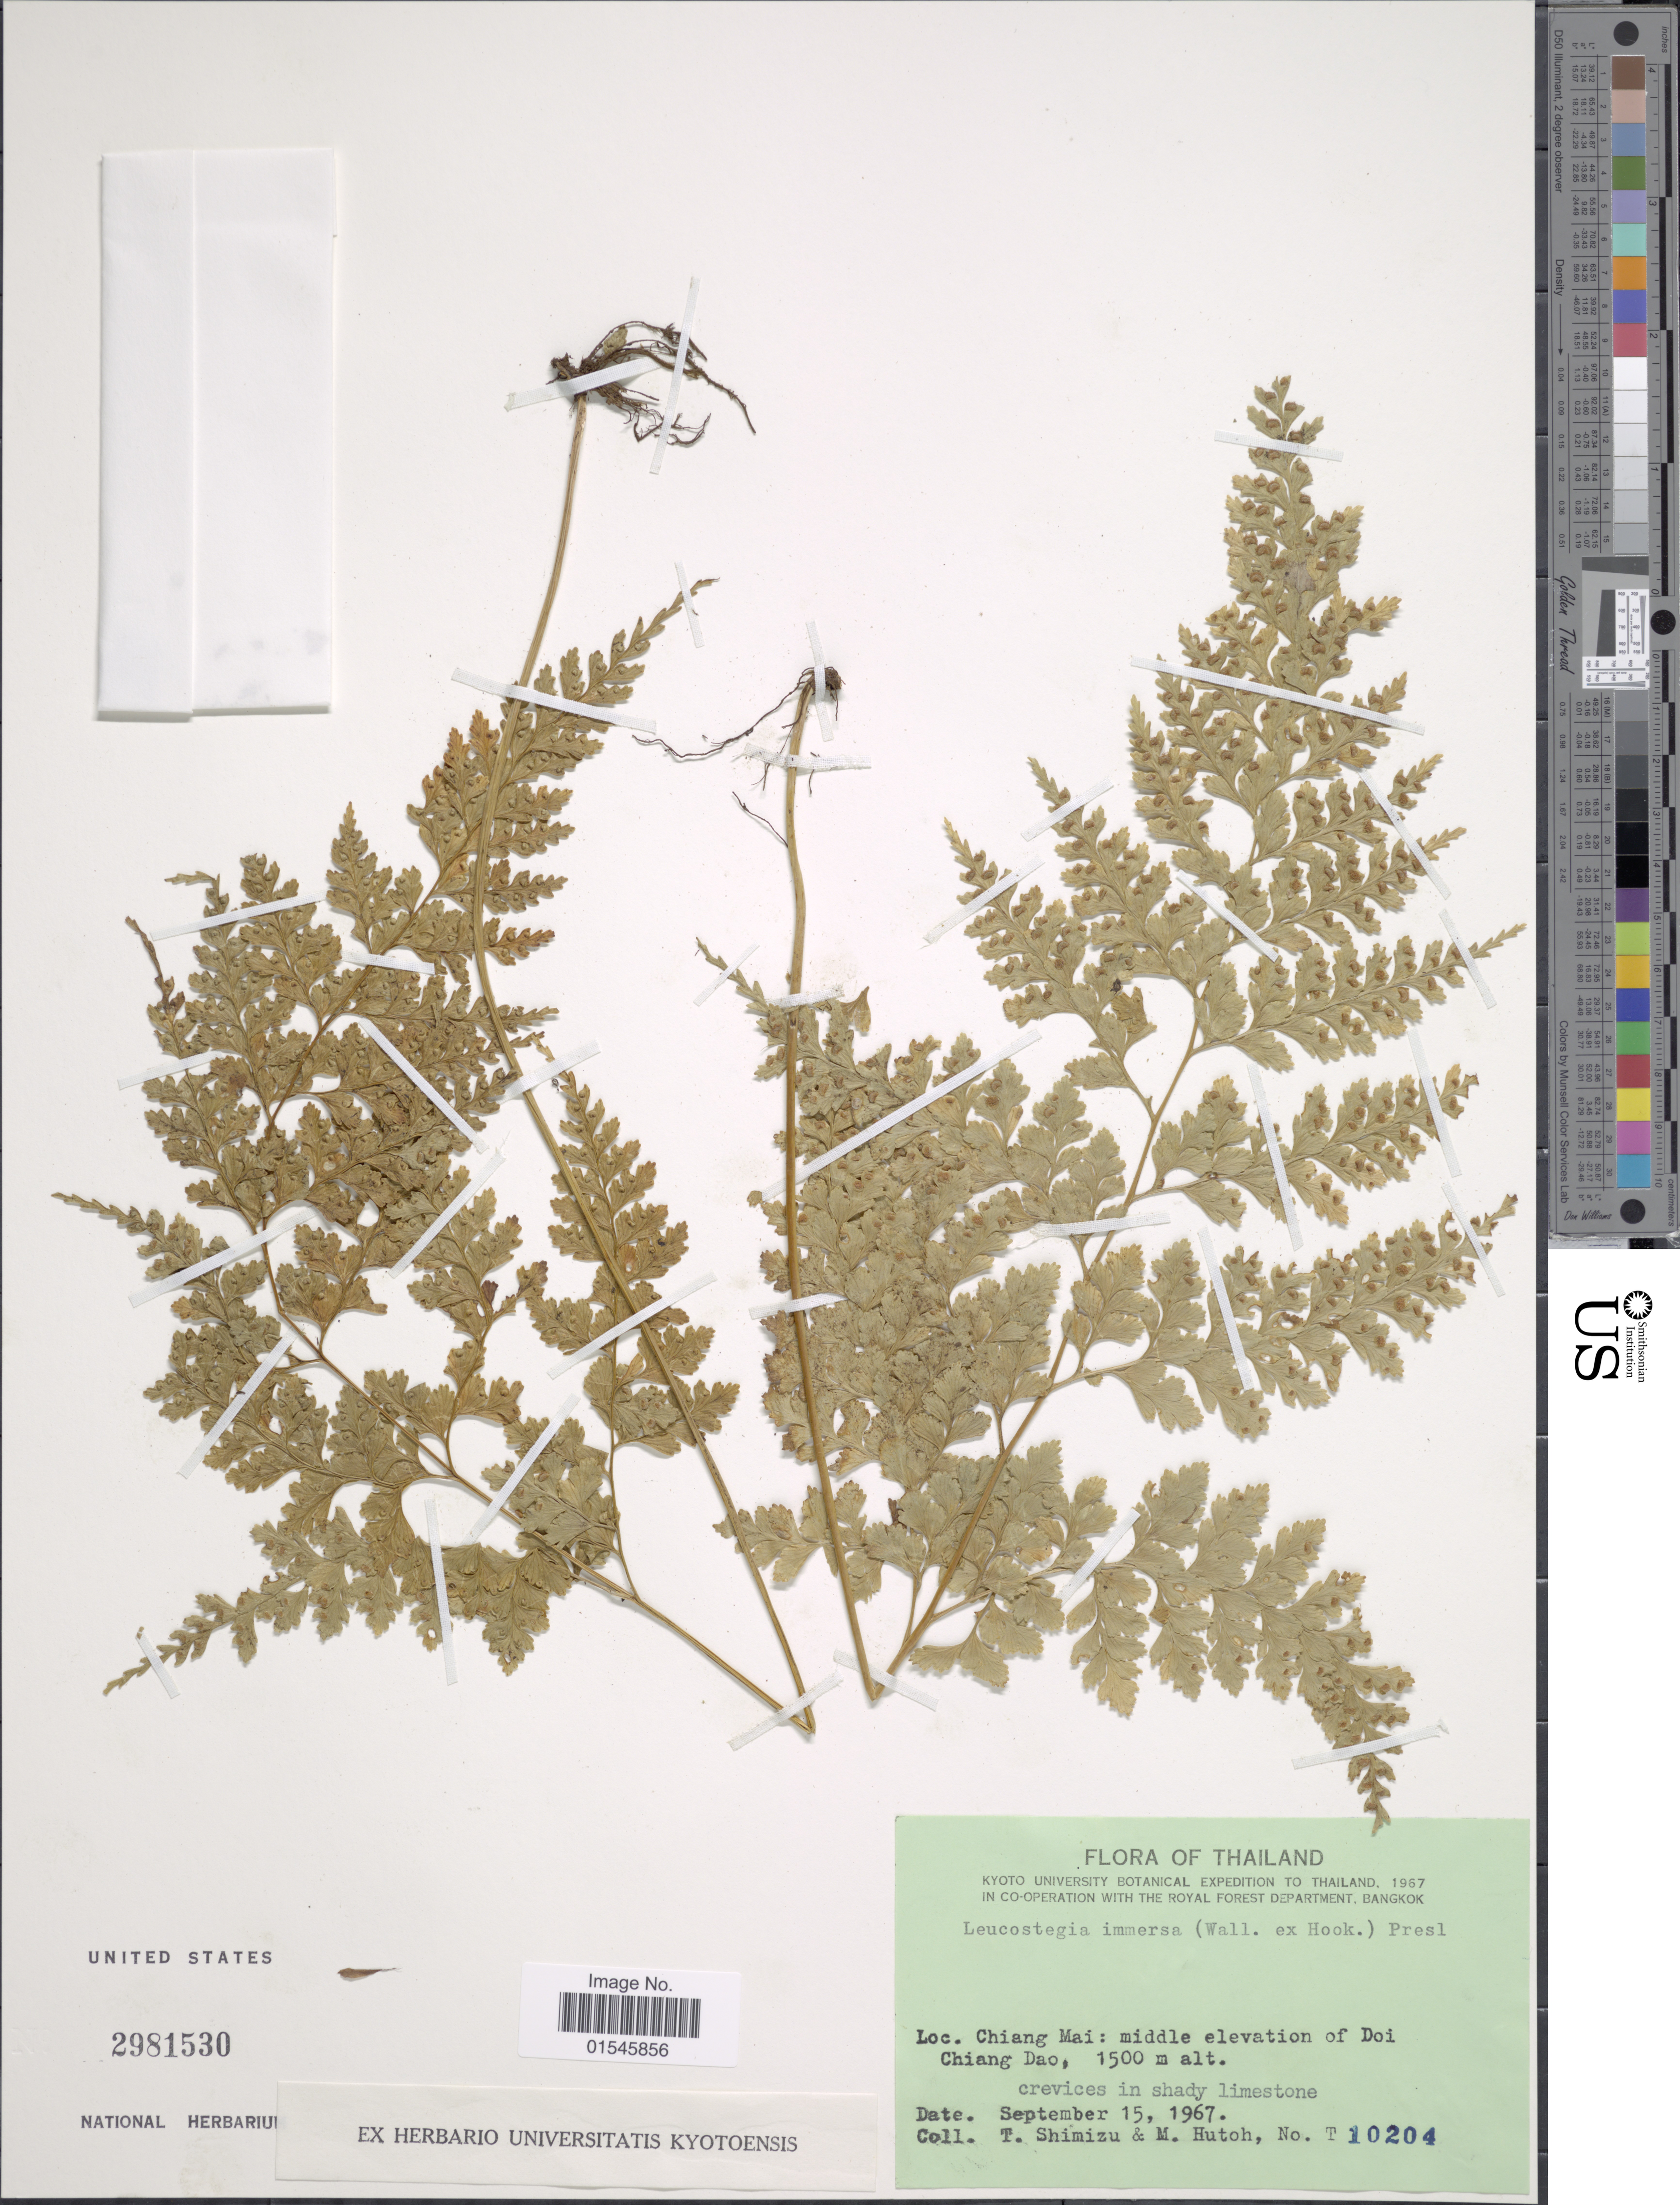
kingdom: Plantae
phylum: Tracheophyta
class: Polypodiopsida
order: Polypodiales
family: Hypodematiaceae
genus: Leucostegia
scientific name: Leucostegia truncata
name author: (D. Don) Fraser-Jenk.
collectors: T. Shimizu & M. Hutoh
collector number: T 10204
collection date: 1967-09-15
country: Thailand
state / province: Chiang Mai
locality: Chiang Mai: middle elevation Doi Chiang Dao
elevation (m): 1500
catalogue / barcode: US 2981530